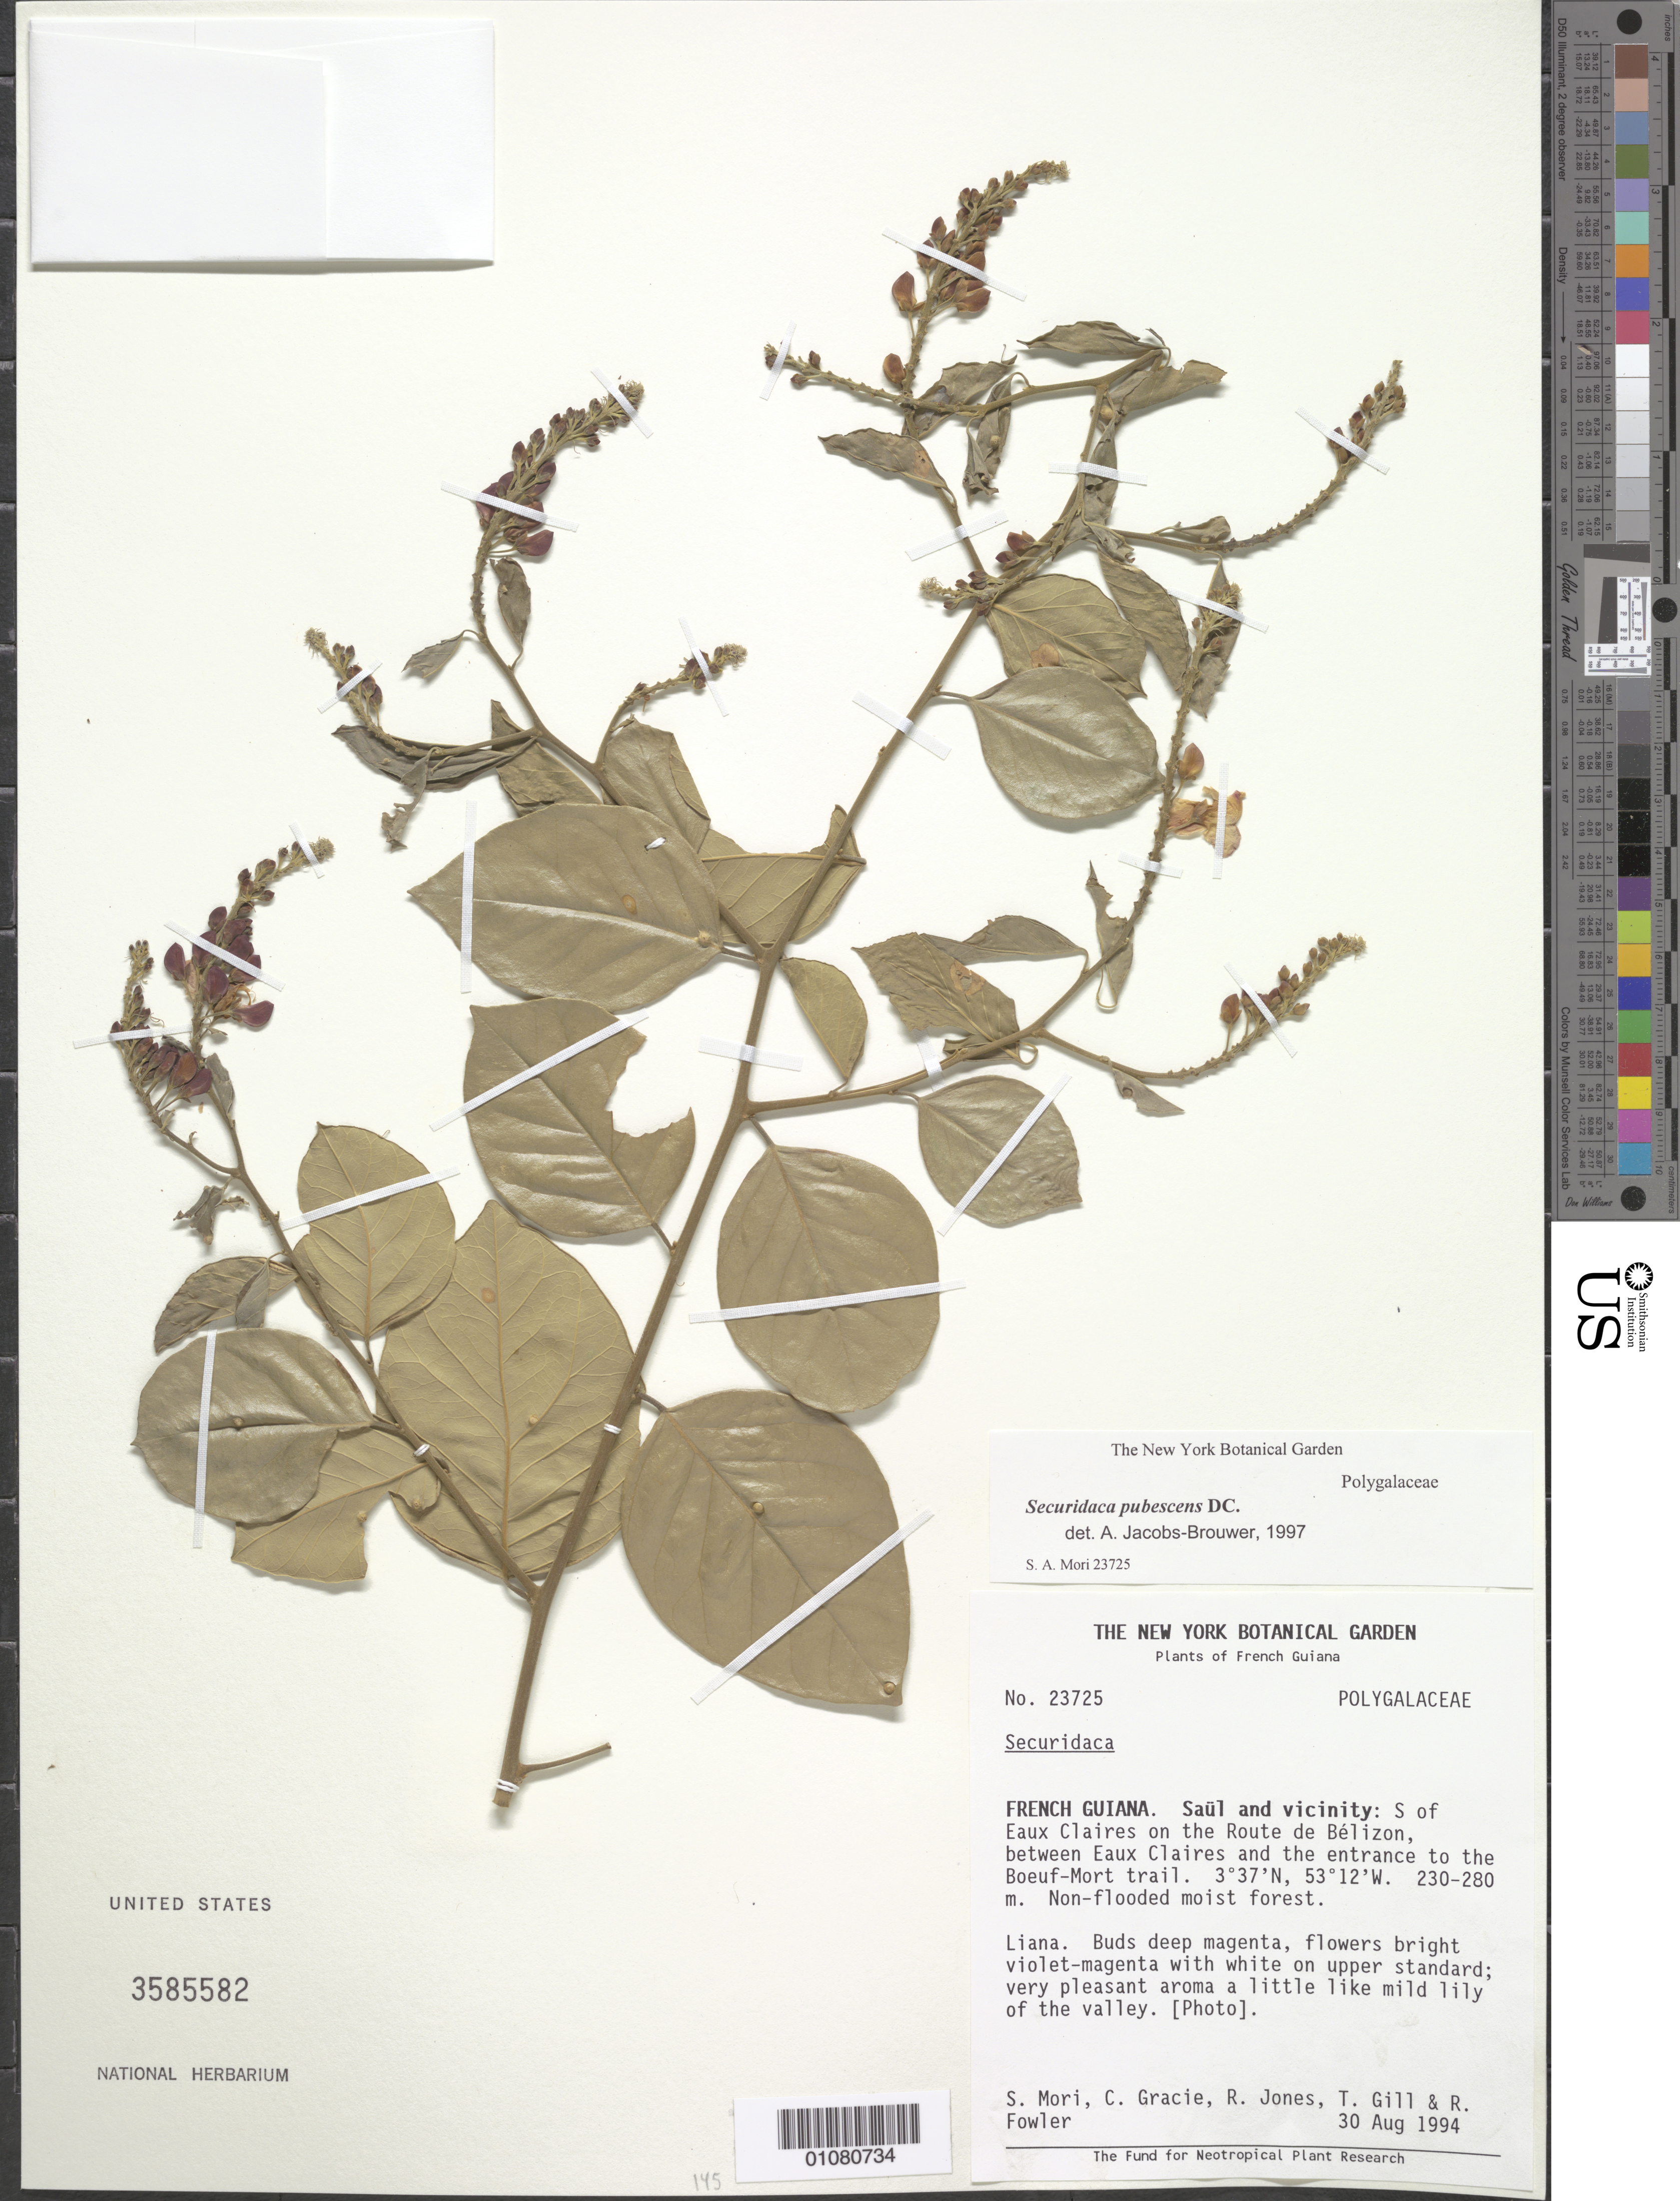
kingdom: Plantae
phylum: Tracheophyta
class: Magnoliopsida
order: Fabales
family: Polygalaceae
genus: Securidaca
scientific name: Securidaca pubescens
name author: DC.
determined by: Jacobs-Brouwer, A.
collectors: S. Mori, C. A. Gracie, R. Fowler, T. Gill & R. Jones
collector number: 23725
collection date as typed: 30-Aug-94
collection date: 1994-08-30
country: French Guiana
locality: Saül and vic., S of Eaux Claires on the Route de Belizon, between Eaux Claires and the entrance to the Boeuf-Mort trail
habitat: Non-flooded moist forest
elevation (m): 230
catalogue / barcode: US 3585582